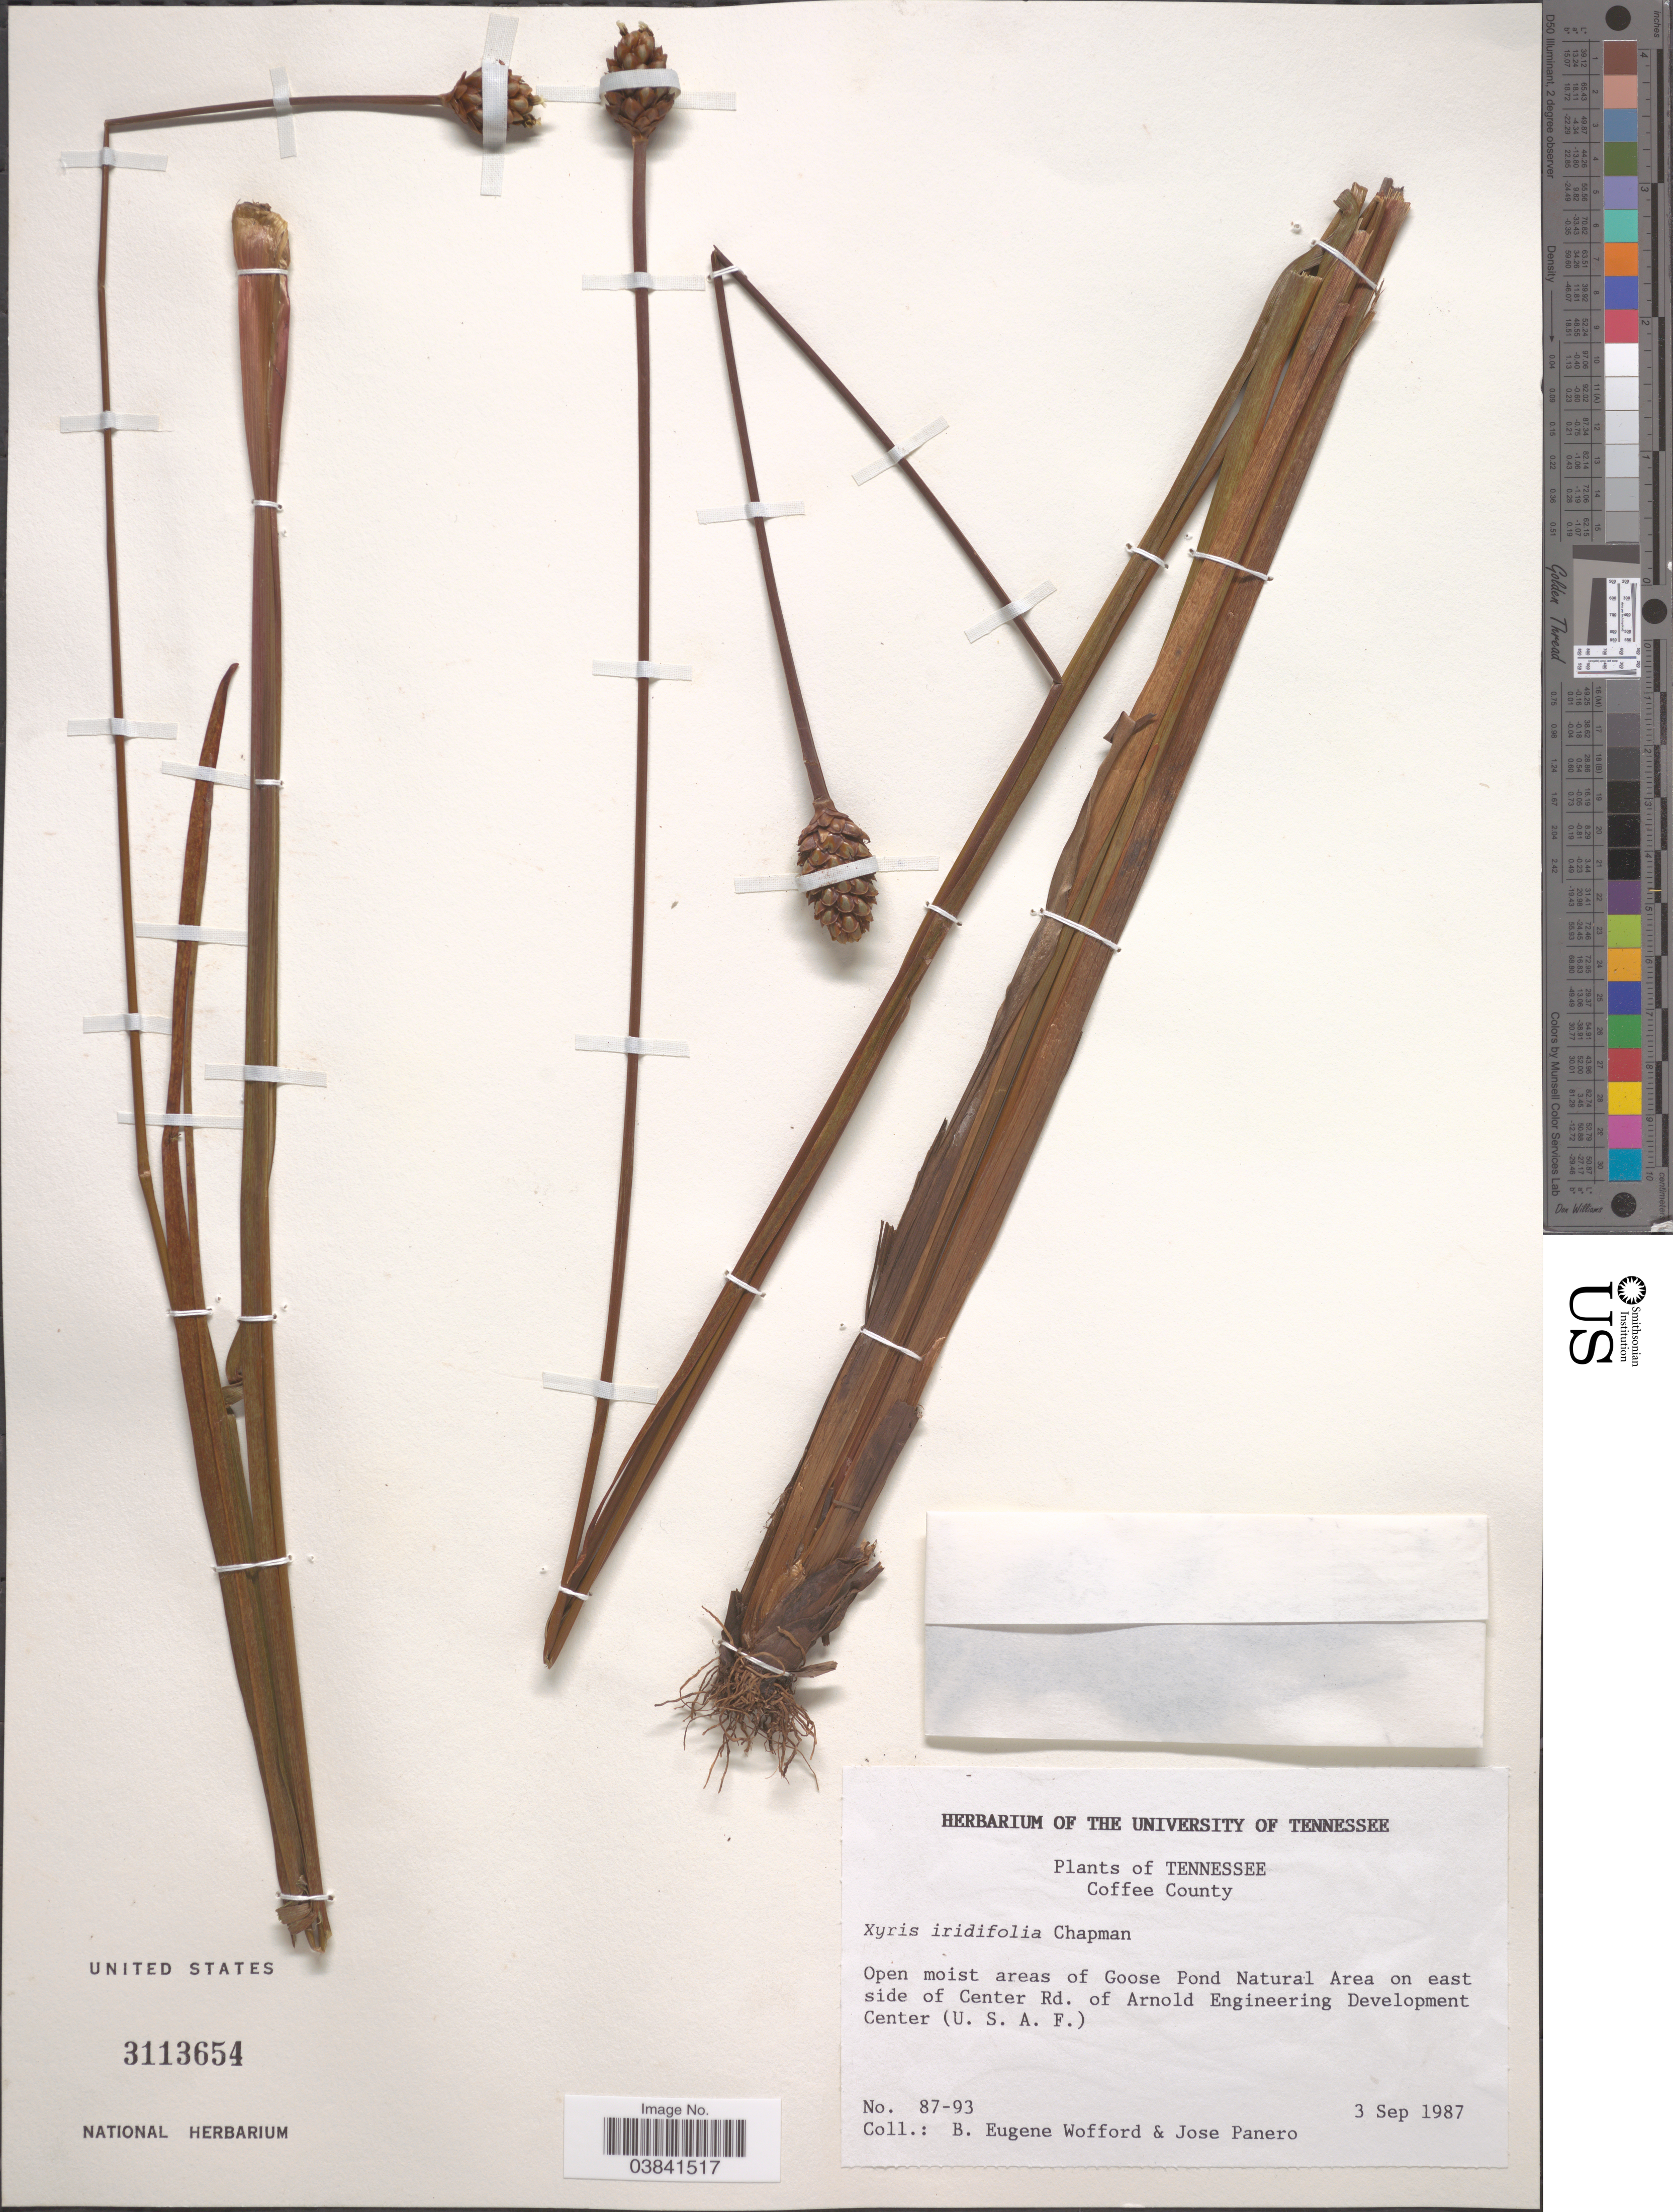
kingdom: Plantae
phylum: Tracheophyta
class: Liliopsida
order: Poales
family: Xyridaceae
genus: Xyris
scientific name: Xyris iridifolia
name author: Chapm.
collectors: B. Wofford & J. L. Panero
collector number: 87-93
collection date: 1987-09-03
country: United States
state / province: Tennessee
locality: Coffee County. Open moist areas of Goose Pond Natural Area on east side of Center Rd. of Arnold Engineering Development Center (U. S. A. F.).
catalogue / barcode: US 3113654